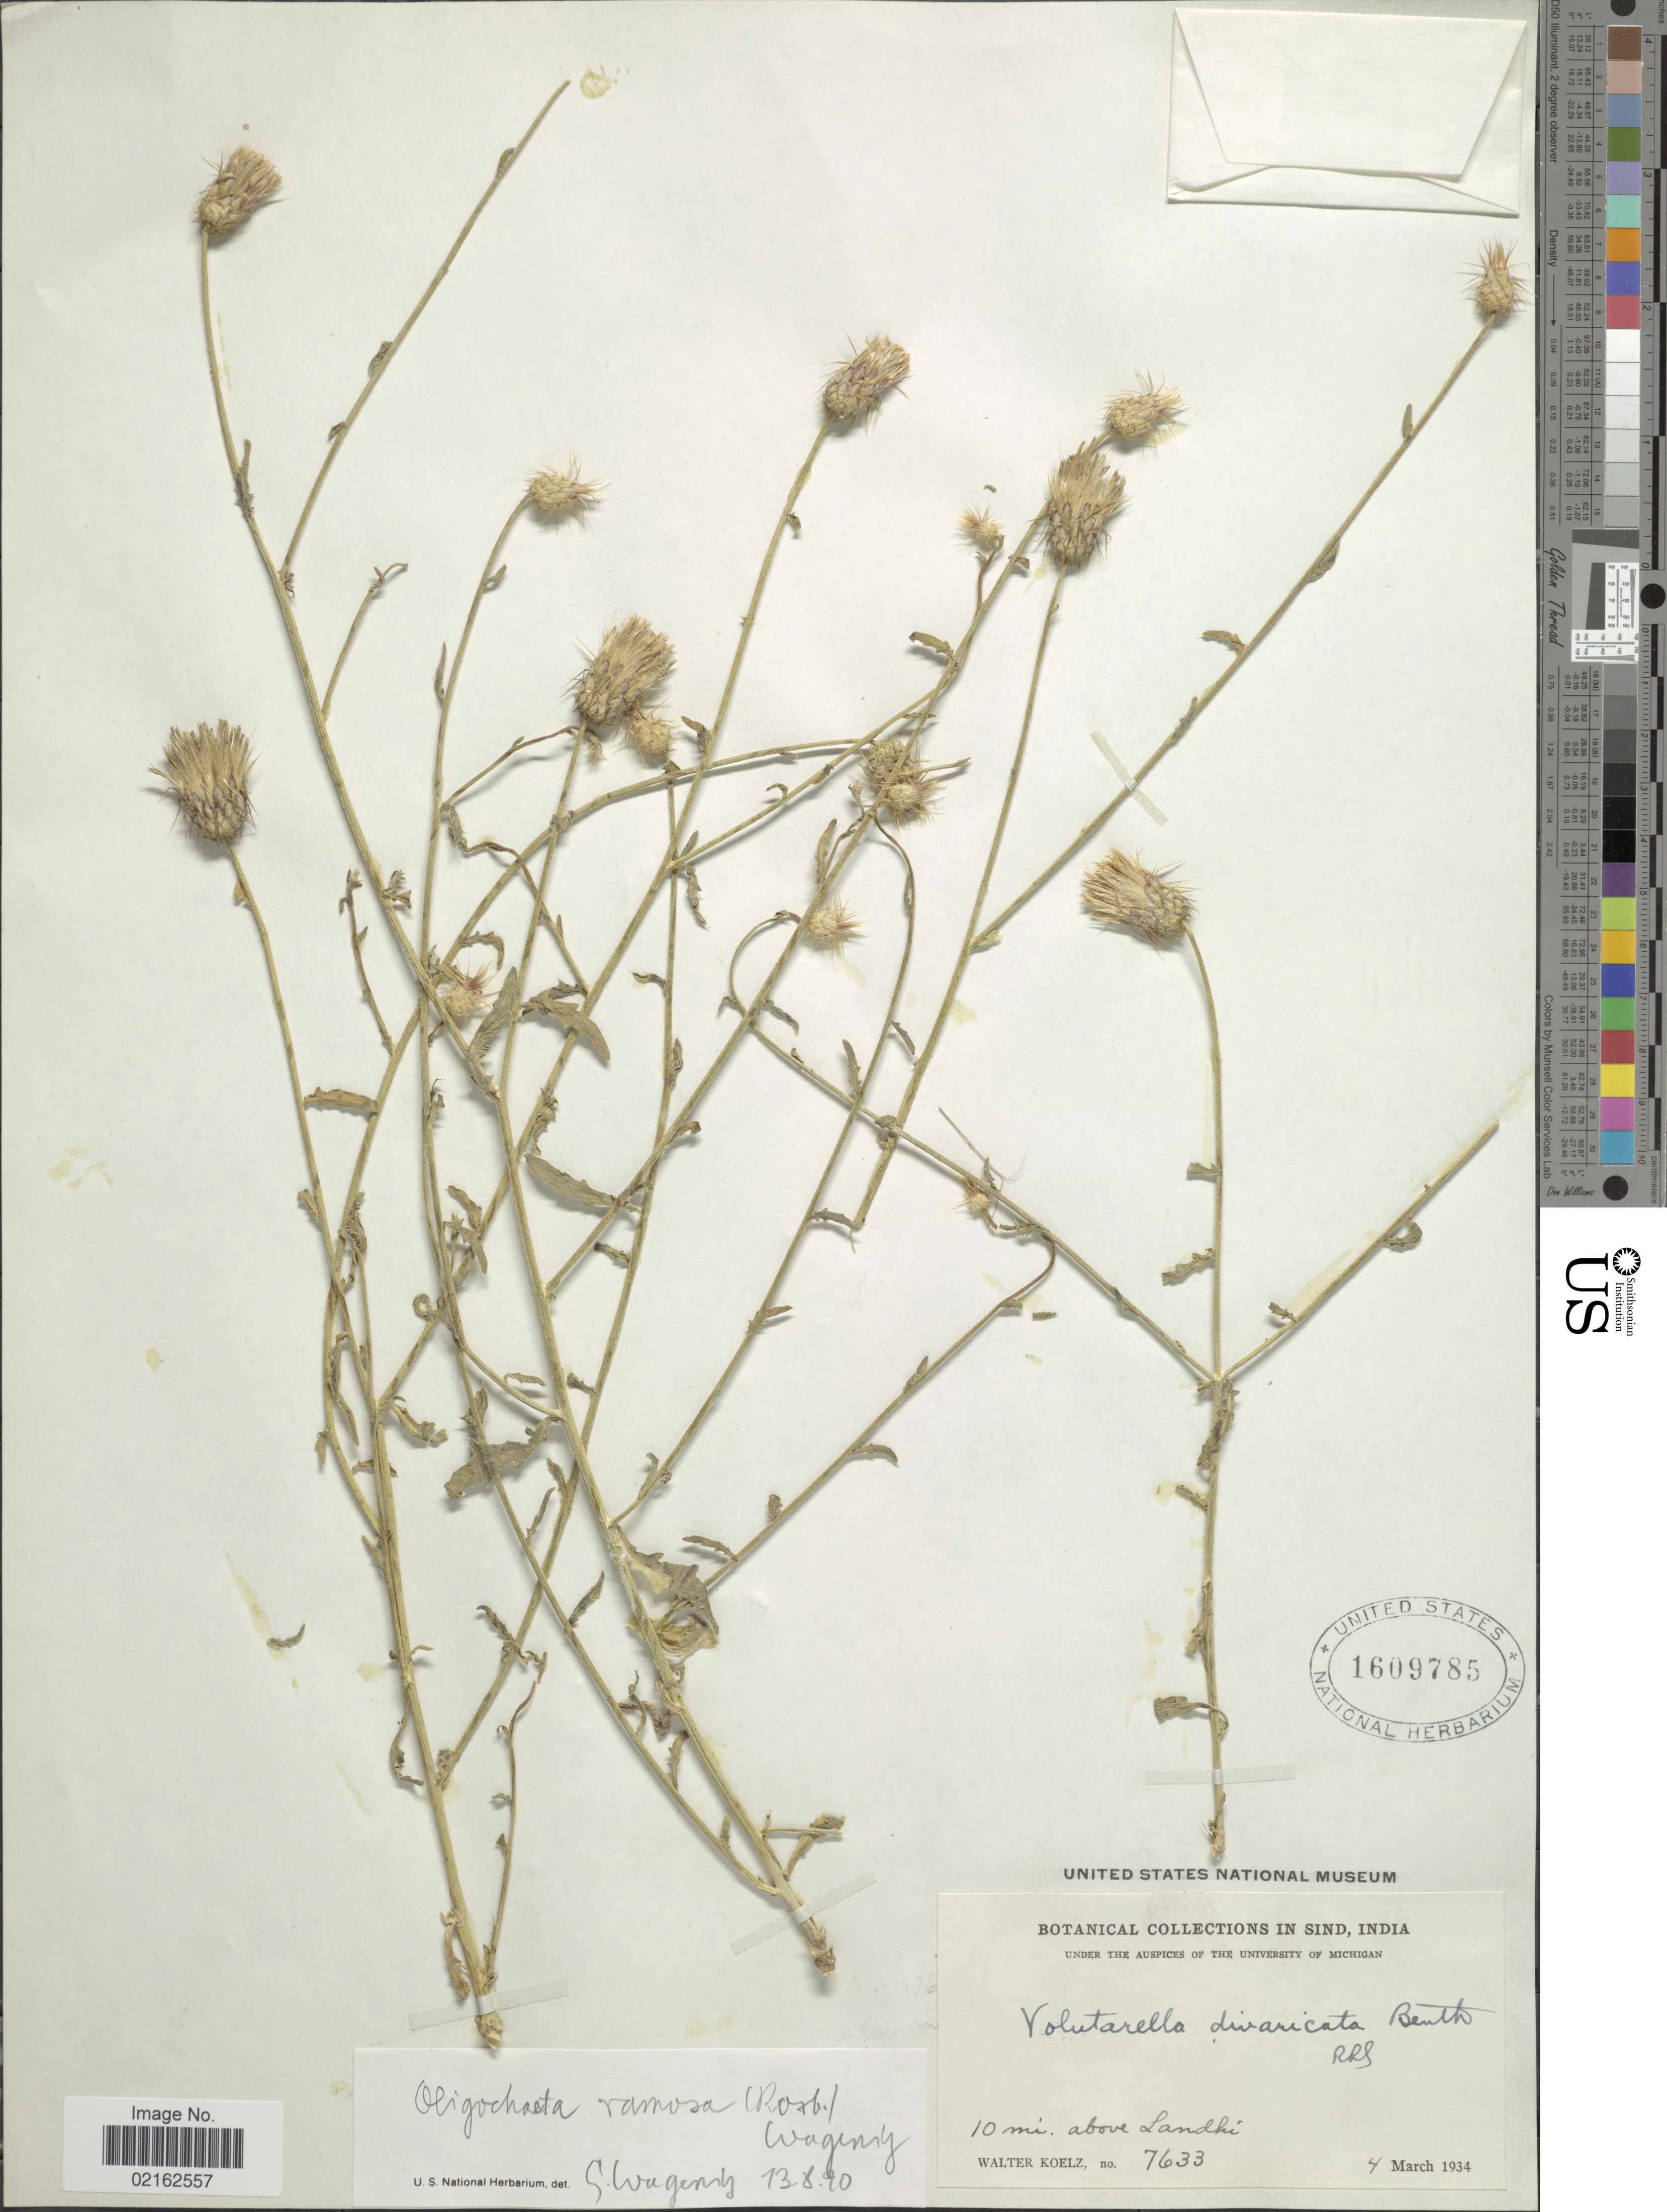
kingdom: Plantae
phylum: Tracheophyta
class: Magnoliopsida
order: Asterales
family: Asteraceae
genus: Oligochaeta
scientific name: Oligochaeta ramosa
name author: (Roxb.) Wagenitz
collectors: W. N. Koelz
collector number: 7633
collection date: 1934-03-04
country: Pakistan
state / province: Sindh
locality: Sind, 10 mi above Landhi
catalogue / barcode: US 1609785